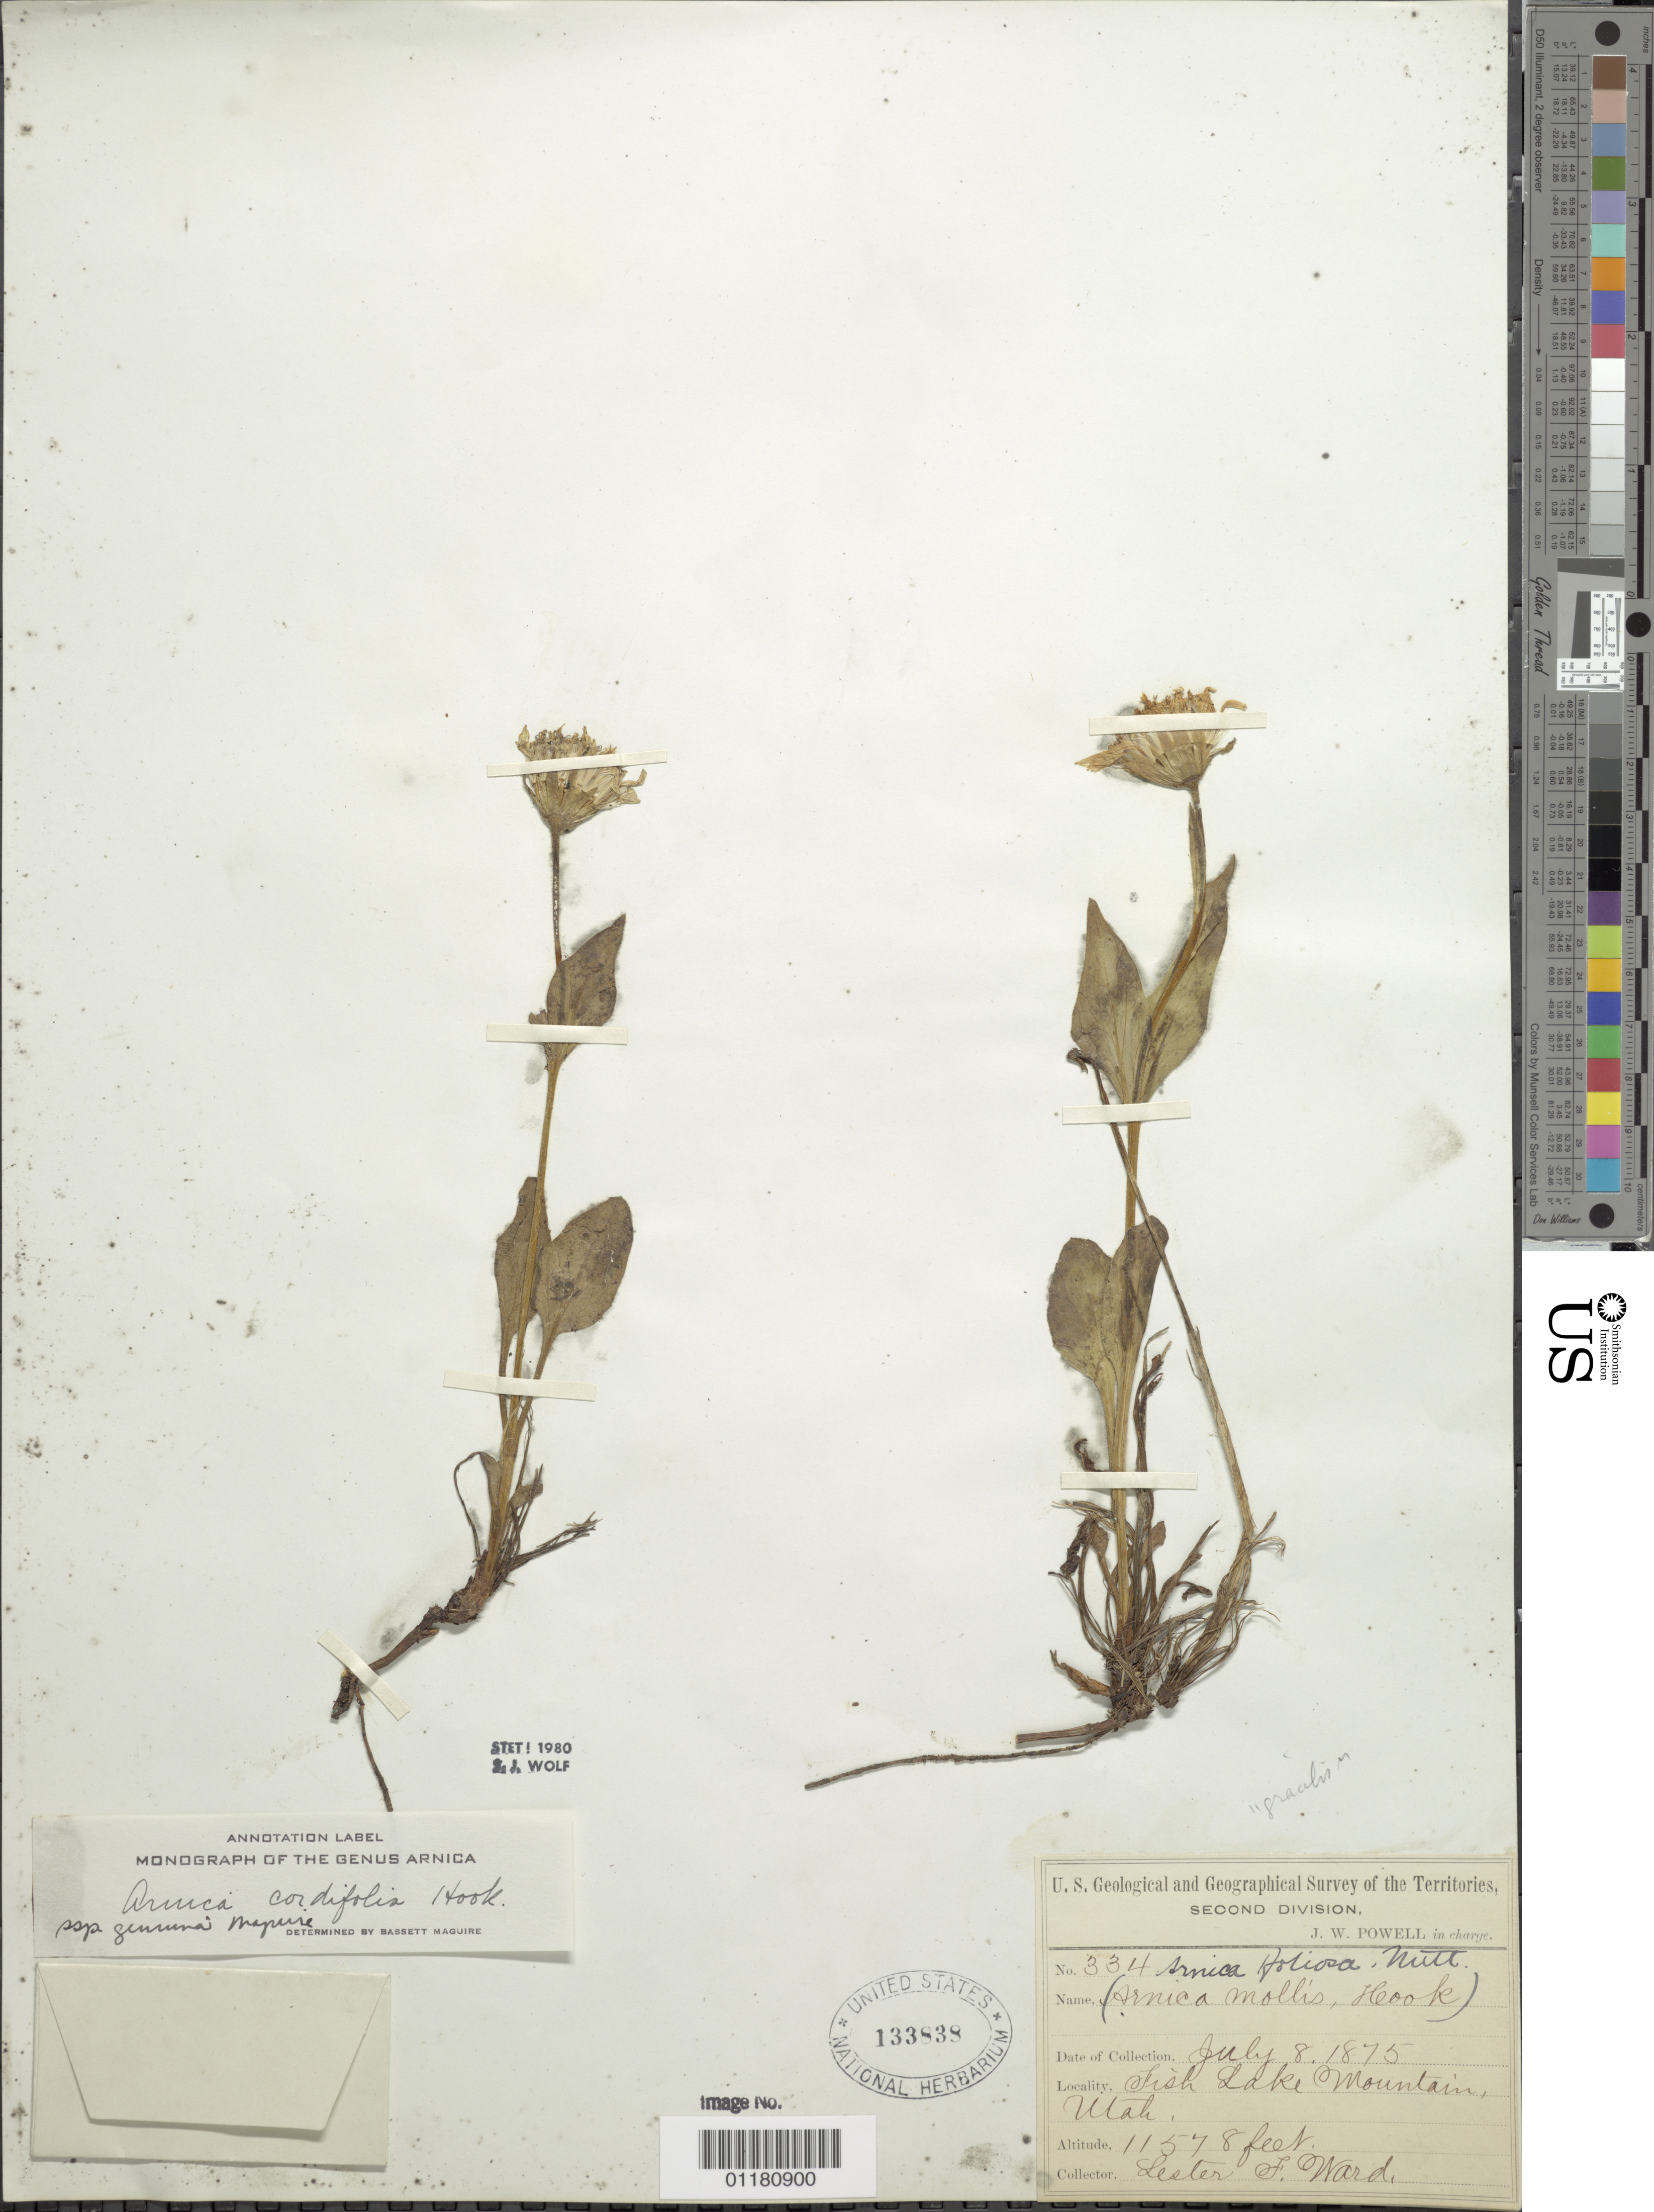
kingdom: Plantae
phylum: Tracheophyta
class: Magnoliopsida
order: Asterales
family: Asteraceae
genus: Arnica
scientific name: Arnica cordifolia subsp. genuina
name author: Maguire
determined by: Maguire, Bassett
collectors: L. F. Ward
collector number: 334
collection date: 1875-07-08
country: United States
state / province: Utah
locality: Fish Lake Mountain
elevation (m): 3529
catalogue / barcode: US 133838